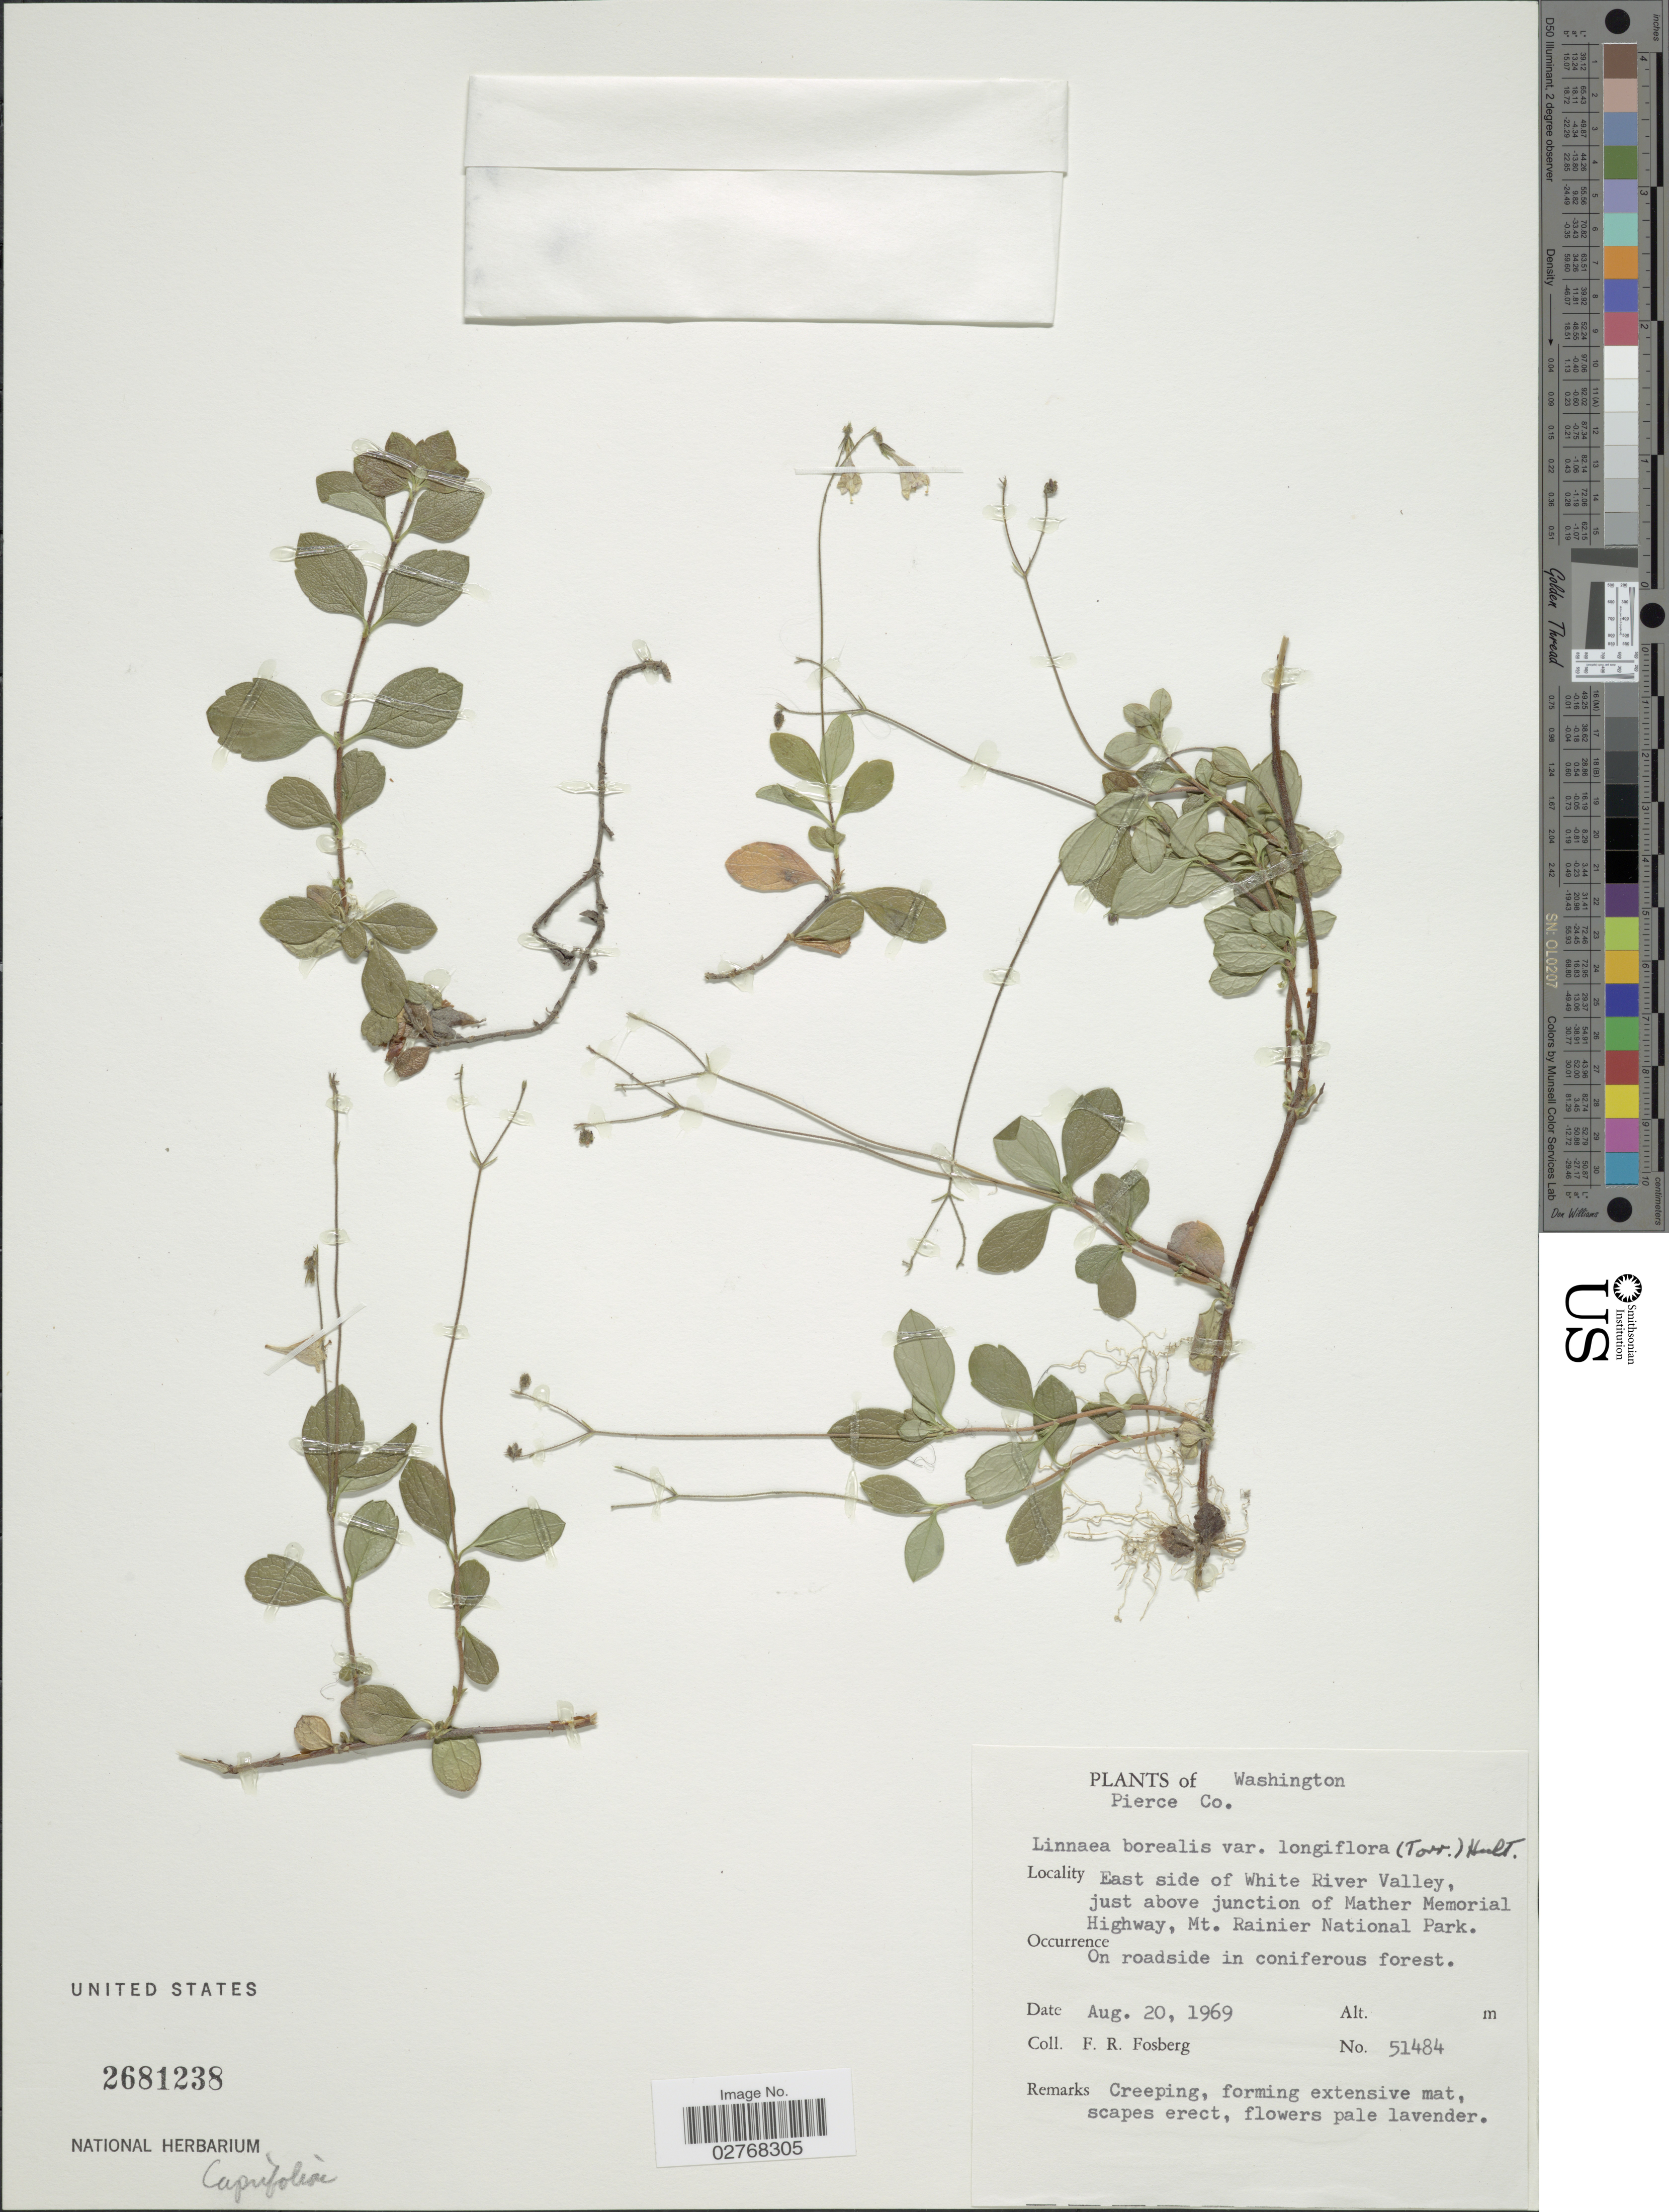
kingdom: Plantae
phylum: Tracheophyta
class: Magnoliopsida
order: Dipsacales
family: Caprifoliaceae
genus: Linnaea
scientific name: Linnaea borealis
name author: L.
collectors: F. R. Fosberg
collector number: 51484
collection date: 1969-08-20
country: United States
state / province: Washington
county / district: Pierce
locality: Pierce Co. East side of White River Valley, just above junction of Mather Memorial Highway, Mt. Rainier National Park.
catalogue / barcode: US 2681238